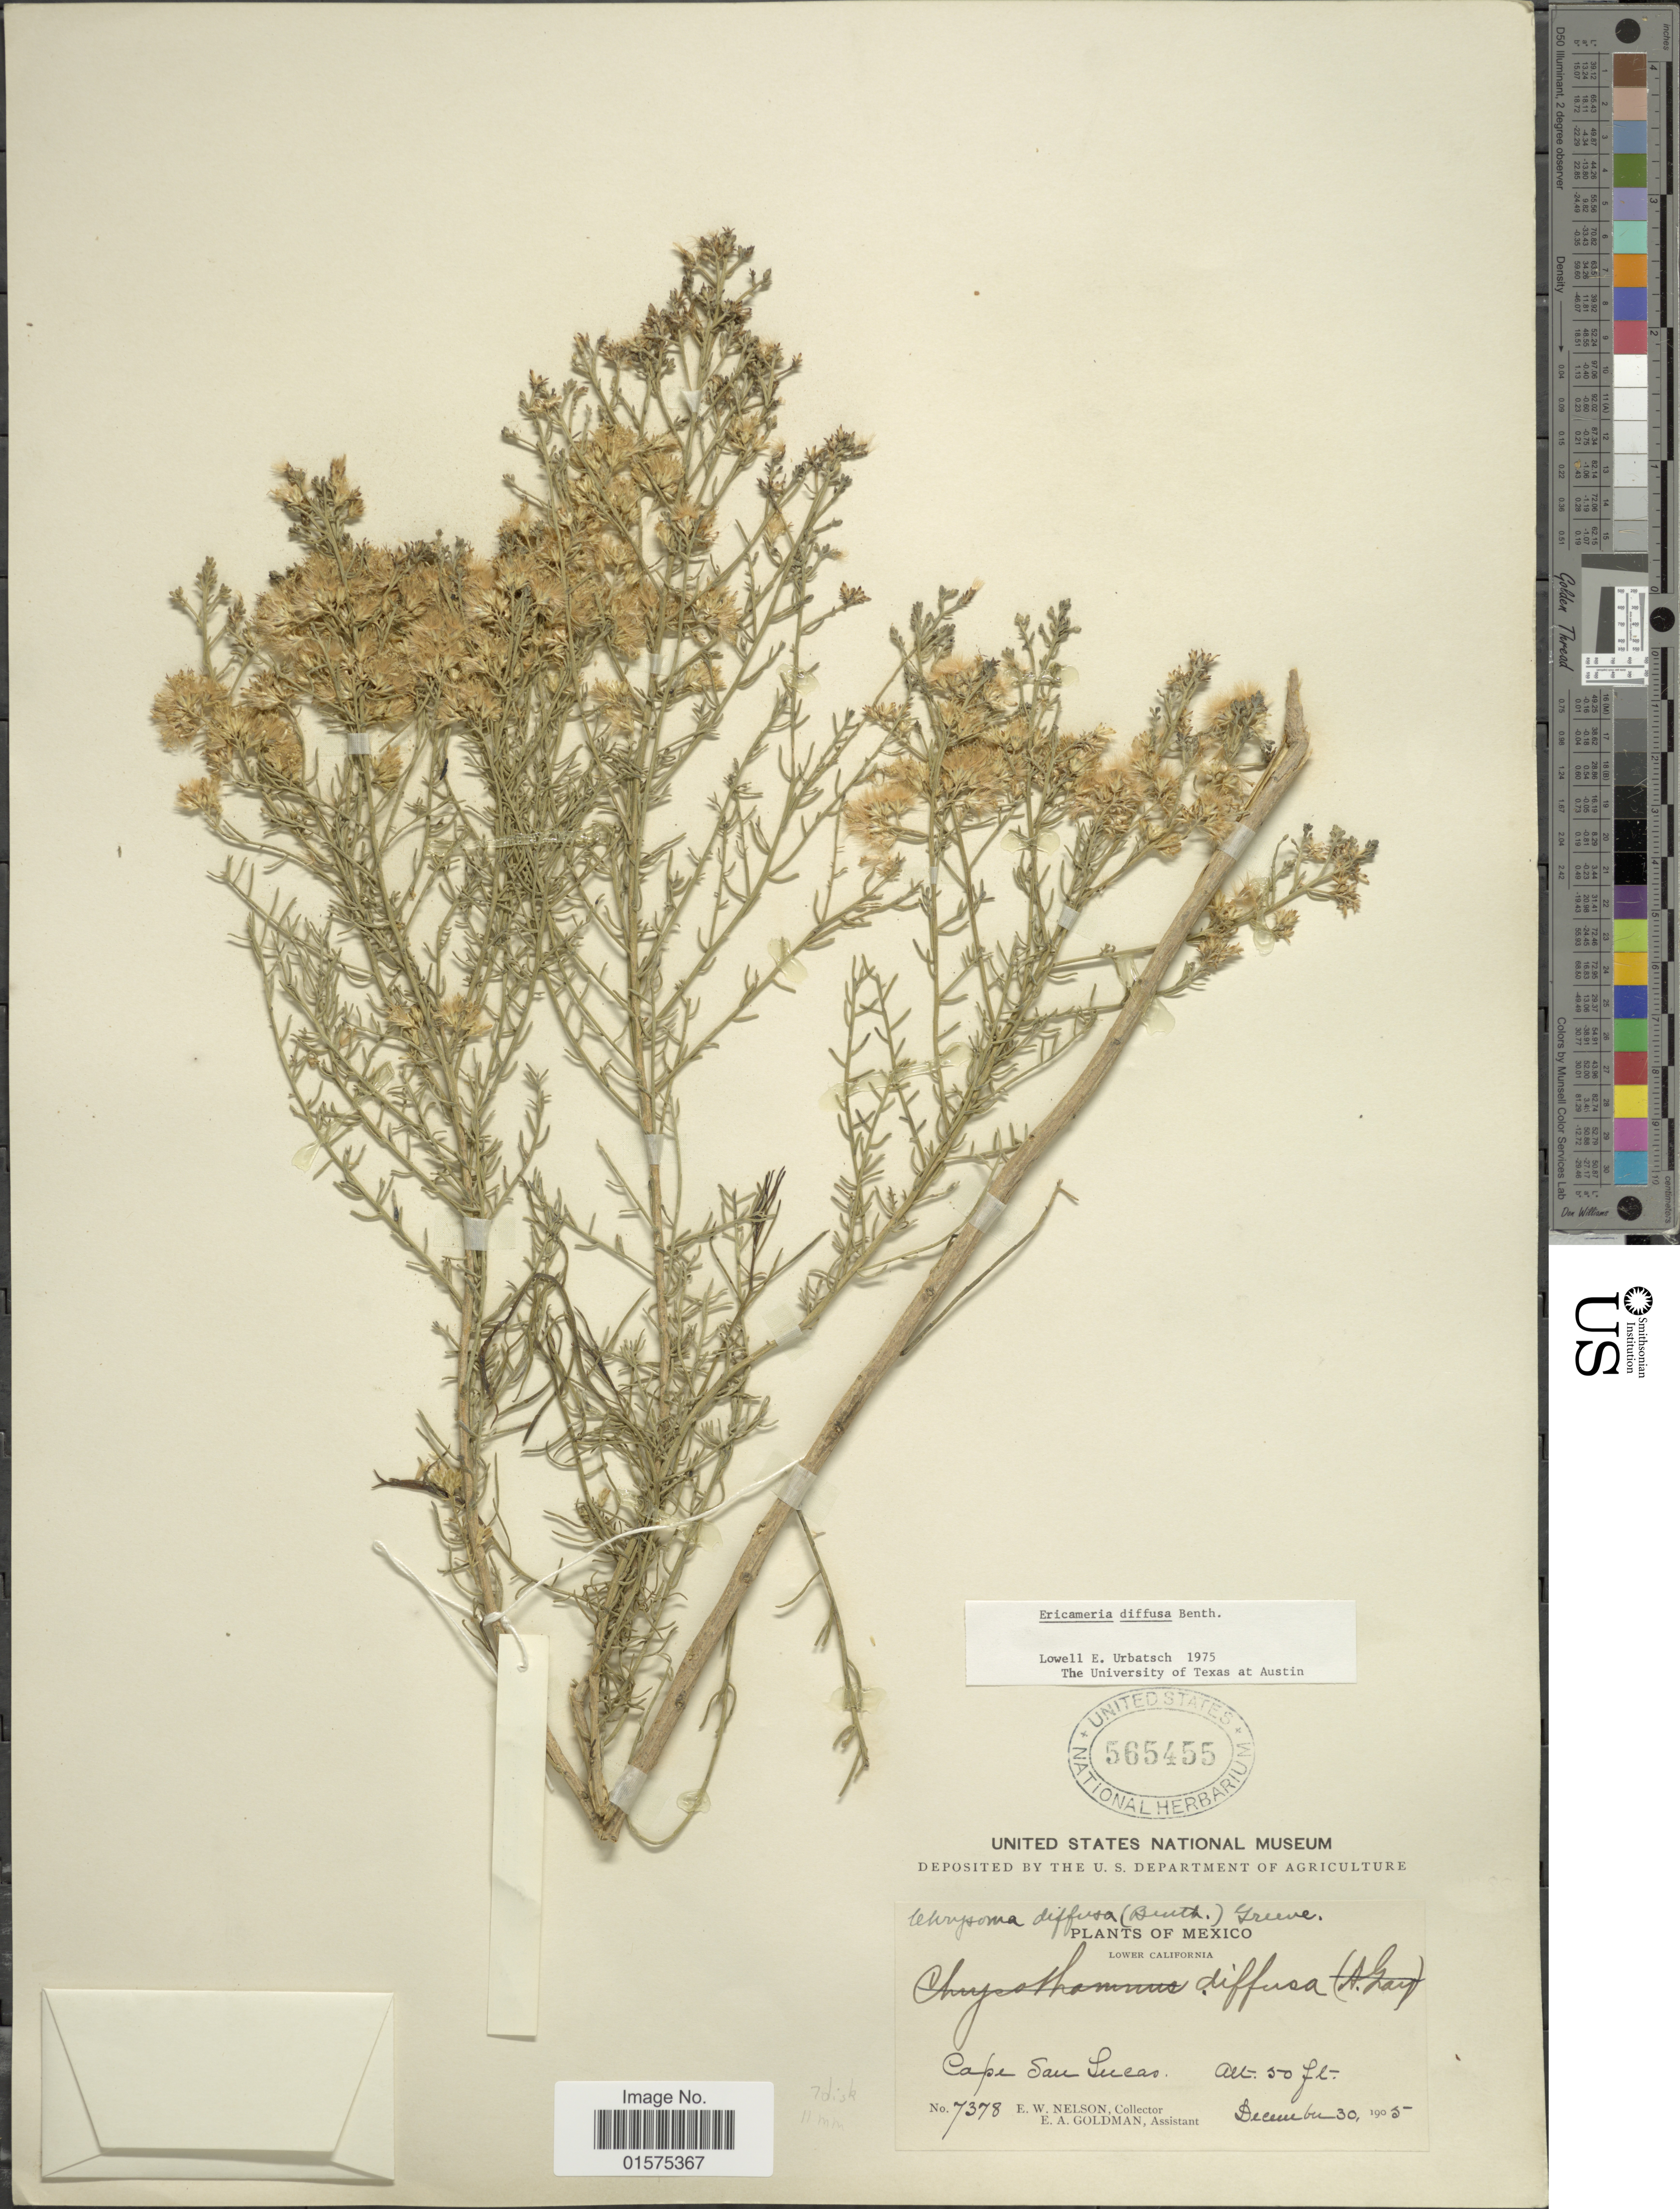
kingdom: Plantae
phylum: Tracheophyta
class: Magnoliopsida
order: Asterales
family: Asteraceae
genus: Xylothamia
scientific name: Xylothamia diffusa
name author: (Benth.) G.L. Nesom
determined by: Urbatsch, Lowell E., Curator (LSU), Louisiana State University (UNITED STATES)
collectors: E. W. Nelson & E. A. Goldman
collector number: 7378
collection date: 1905-12-30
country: Mexico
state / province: Baja California Sur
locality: Lower California. Cape San Lucas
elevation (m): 15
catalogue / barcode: US 565455